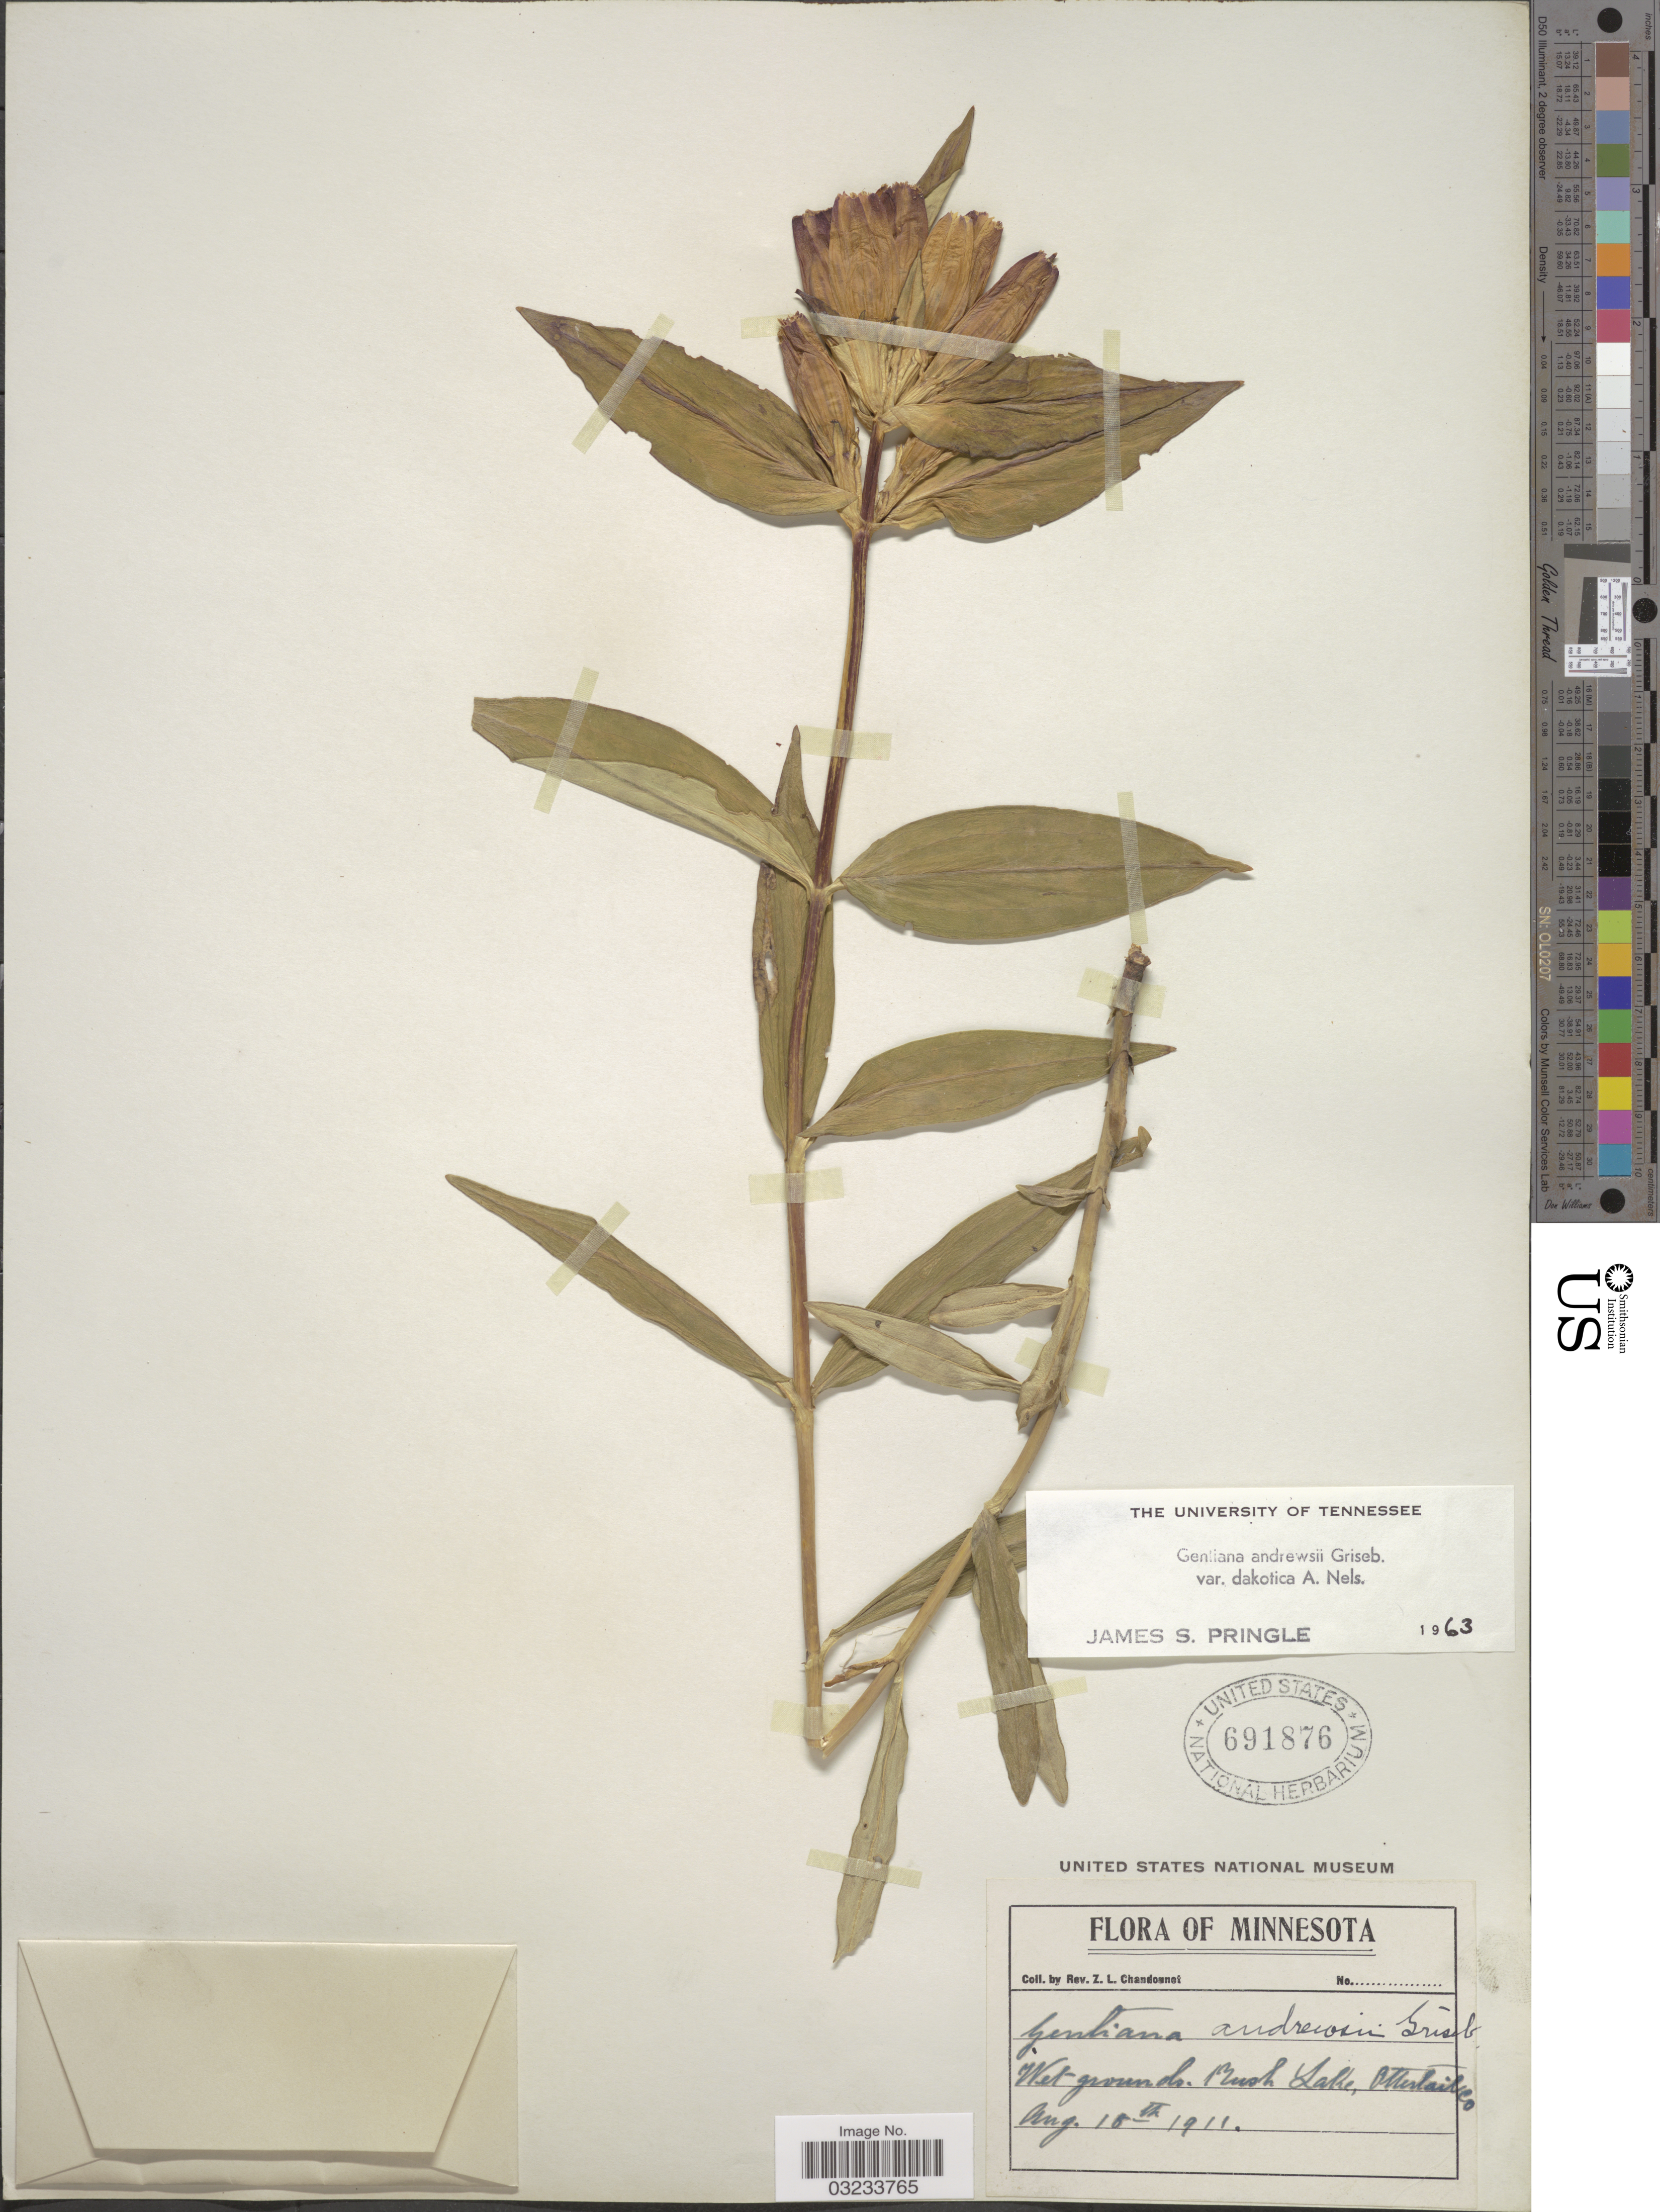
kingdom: Plantae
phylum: Tracheophyta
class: Magnoliopsida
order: Gentianales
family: Gentianaceae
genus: Gentiana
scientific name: Gentiana andrewsii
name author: Griseb.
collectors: Z. Chandonnet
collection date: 1911-08-18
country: United States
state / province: Minnesota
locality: Wet grounds. Bush Lake, Ottertail Co.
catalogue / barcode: US 691876